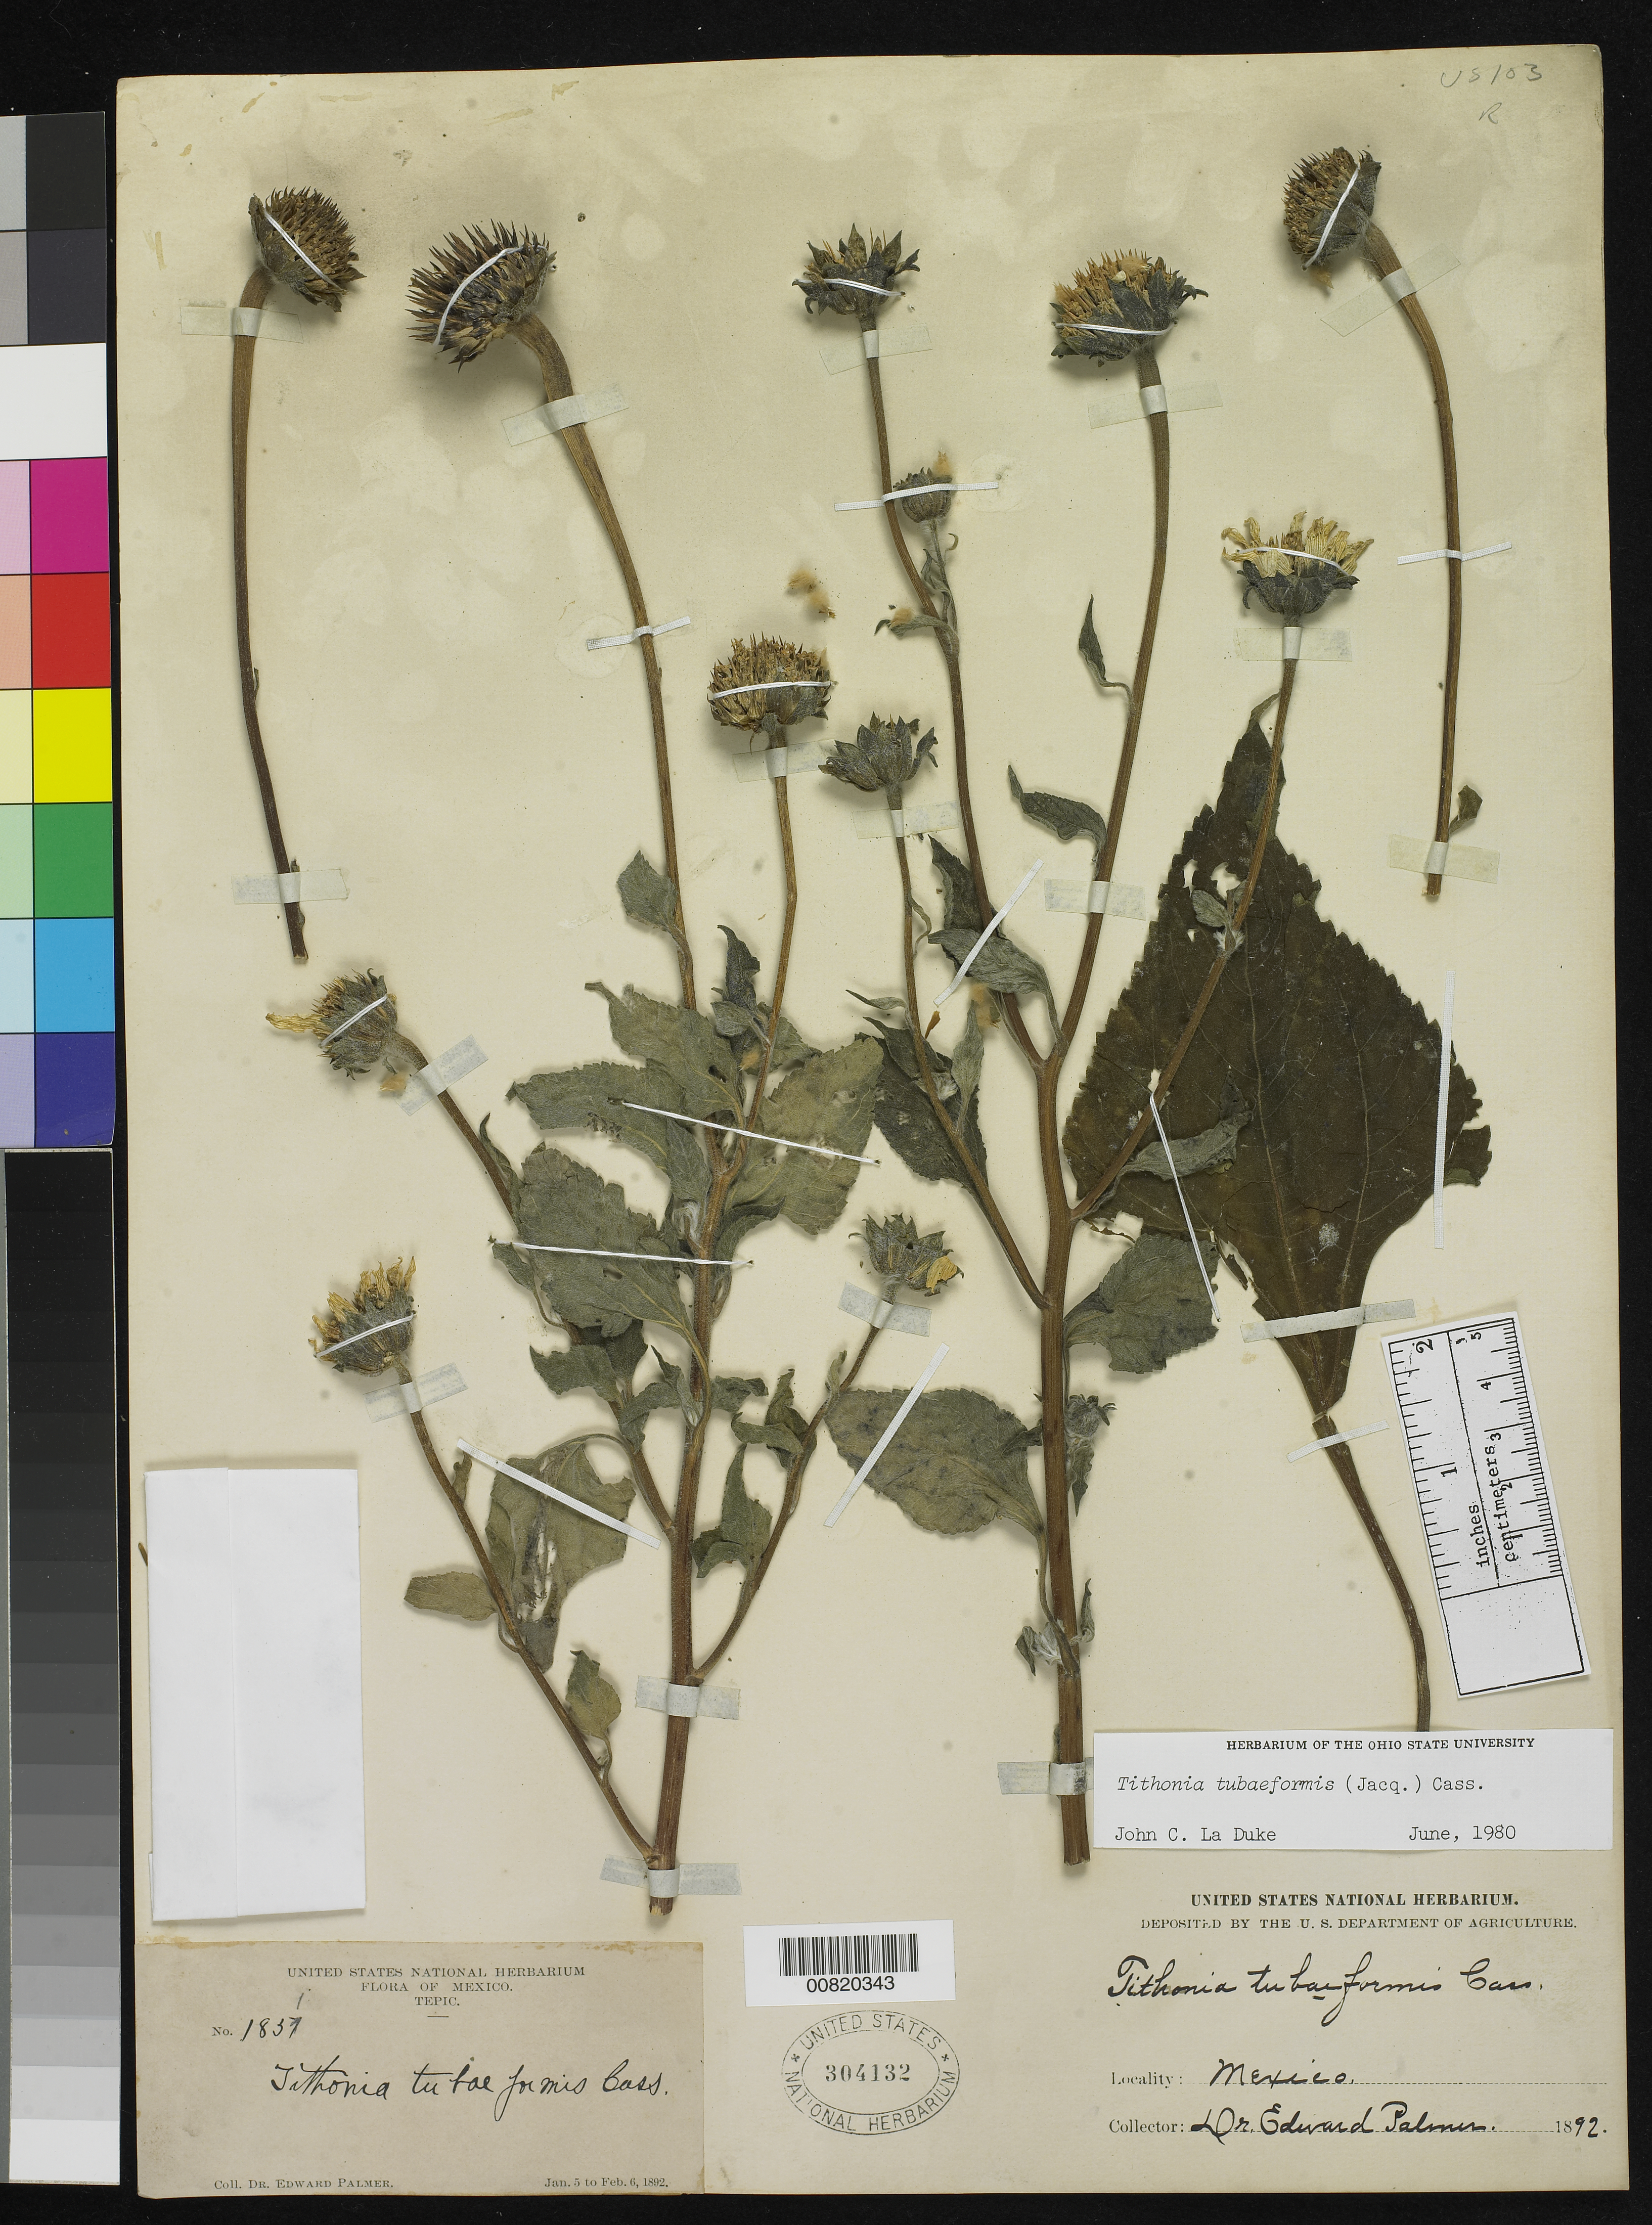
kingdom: Plantae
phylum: Tracheophyta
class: Magnoliopsida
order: Asterales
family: Asteraceae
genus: Tithonia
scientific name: Tithonia tubaeformis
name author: (Jacq.) Cass.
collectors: E. Palmer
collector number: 1831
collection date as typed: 05 Jan 1892 to 06 Feb 1892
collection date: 1892-01-05/1892-02-06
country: Mexico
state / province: Nayarit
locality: Tepic, Nayarit.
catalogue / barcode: US 304132